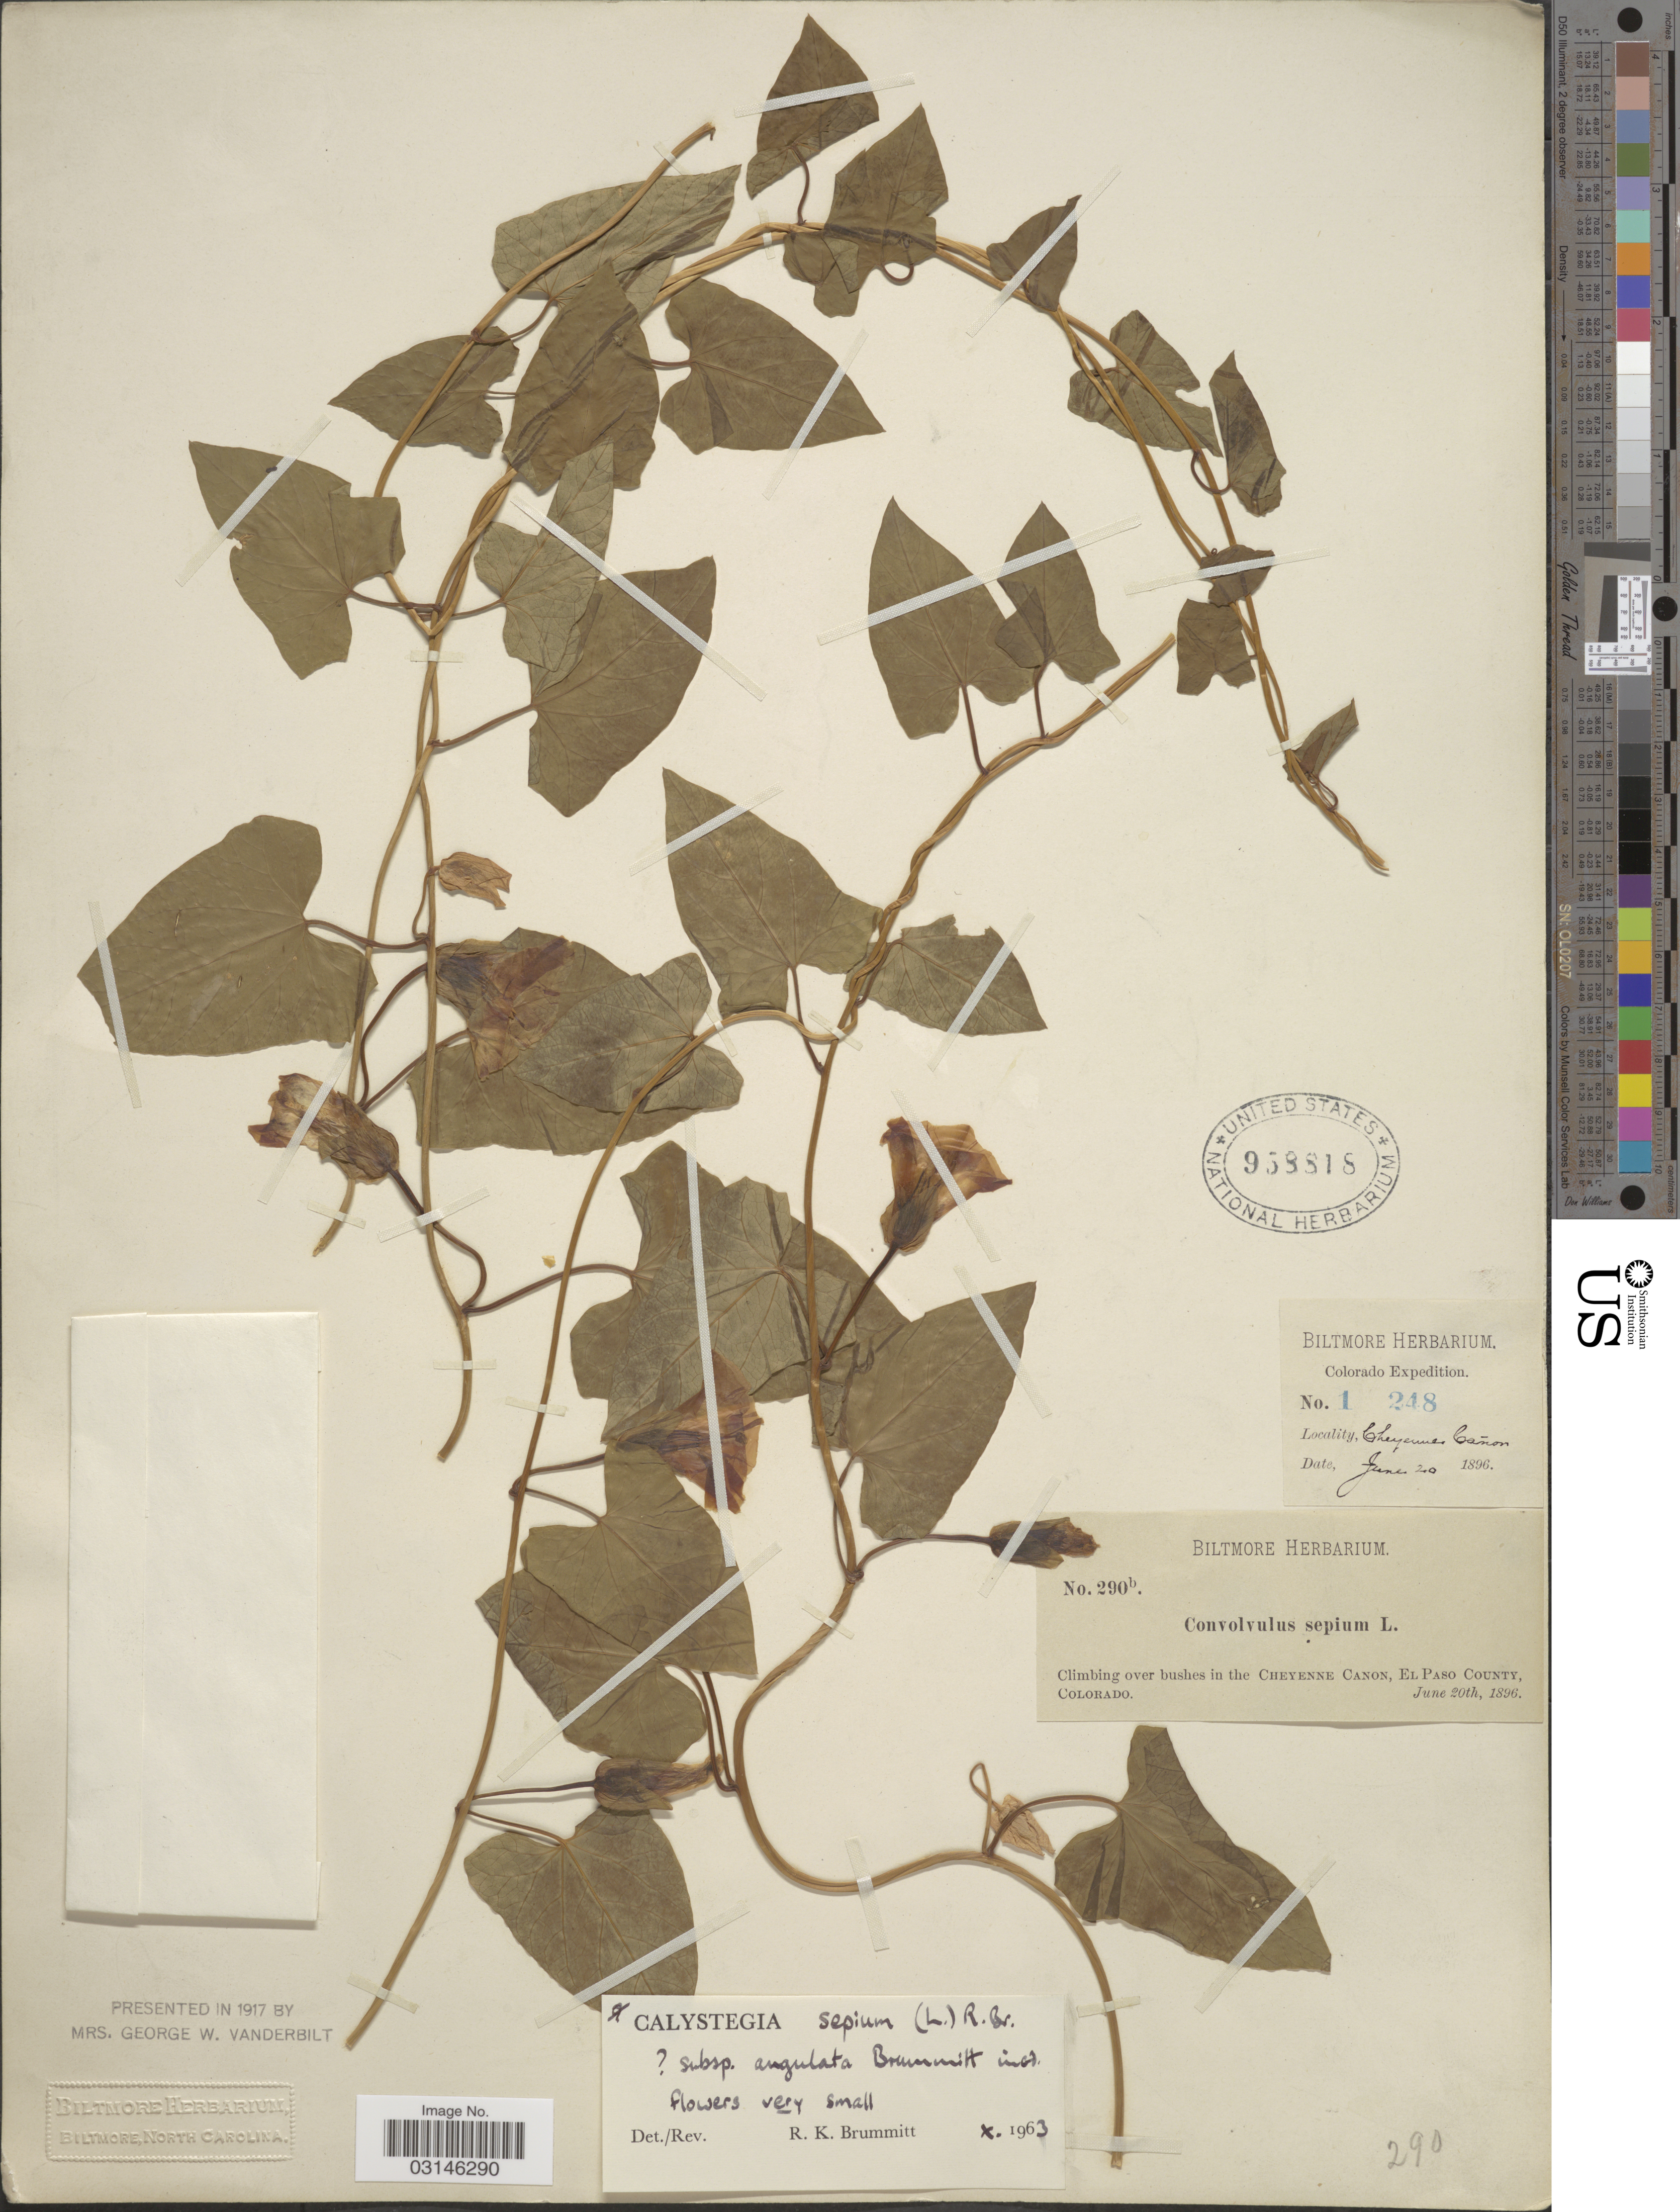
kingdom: Plantae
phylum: Tracheophyta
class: Magnoliopsida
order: Solanales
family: Convolvulaceae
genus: Calystegia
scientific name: Calystegia sepium subsp. angulata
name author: Brummitt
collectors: ex herb. Biltmore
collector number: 1248/290b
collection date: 1896-06-20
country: United States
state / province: Colorado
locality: Climbing over bushes in the Cheyenne Canon, El Paso County.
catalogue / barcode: US 958818